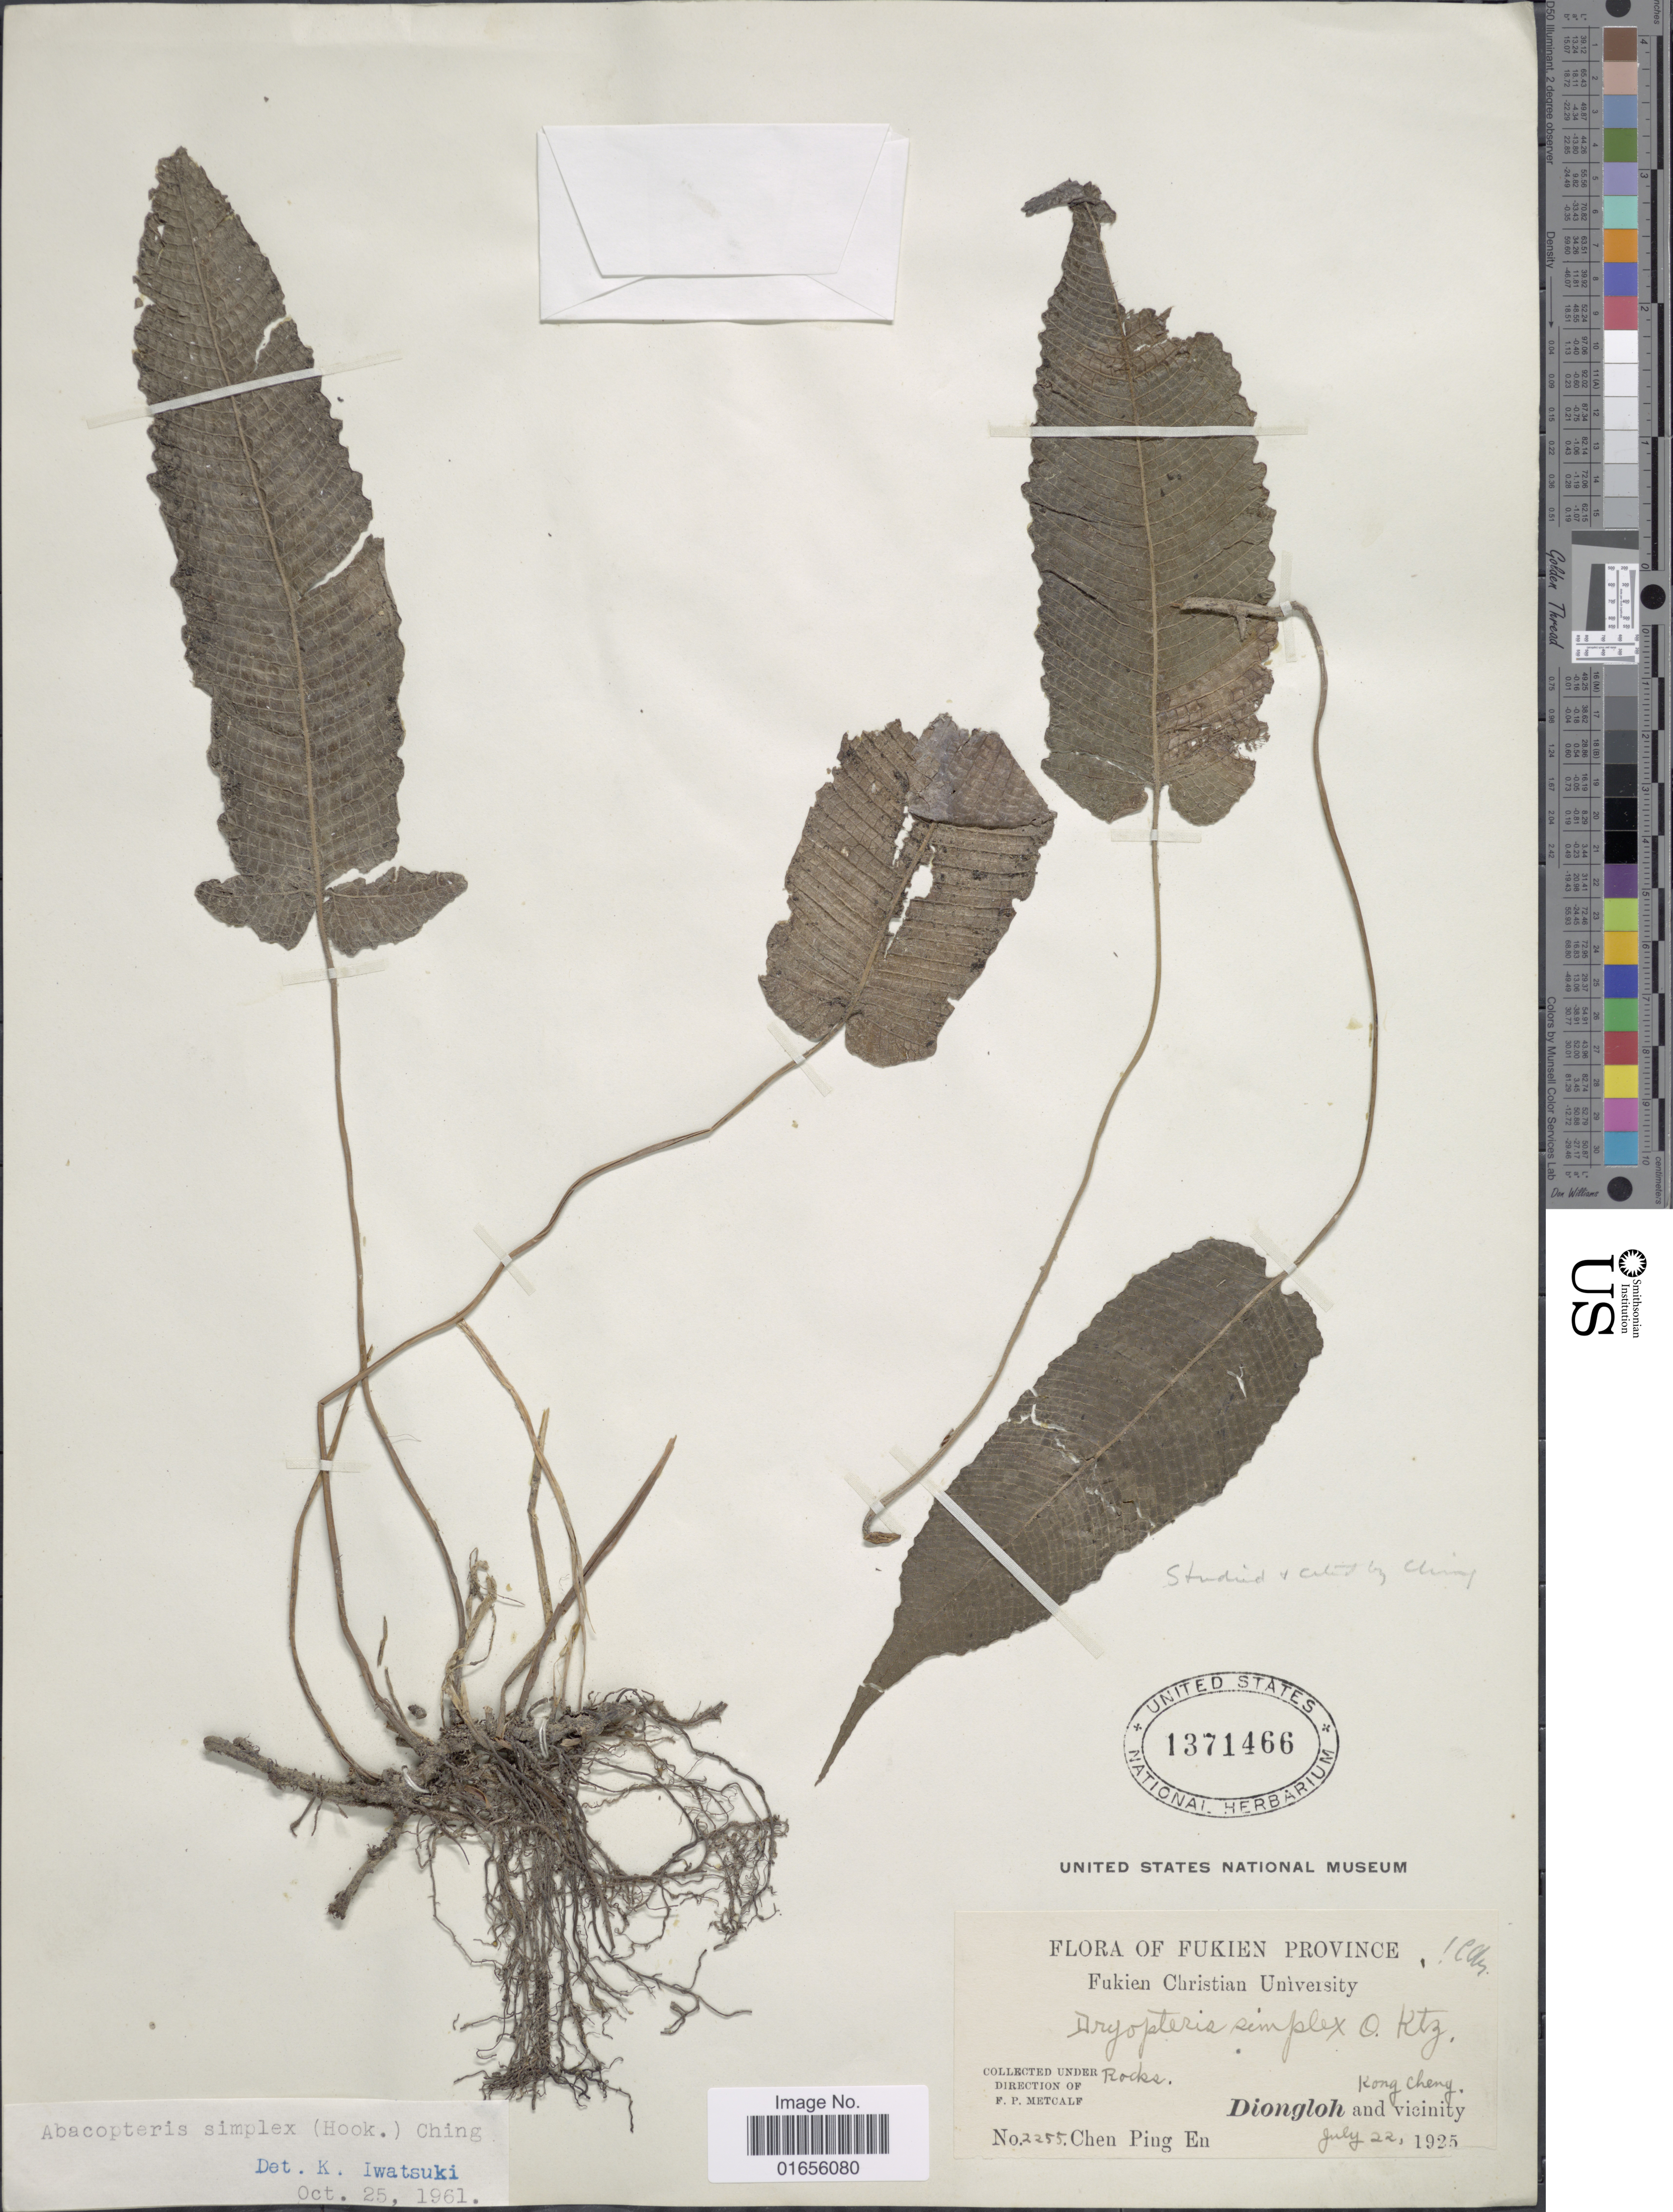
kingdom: Plantae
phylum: Tracheophyta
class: Polypodiopsida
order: Polypodiales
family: Thelypteridaceae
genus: Pronephrium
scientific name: Pronephrium triphyllum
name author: (Sw.) Holttum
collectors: C. En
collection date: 1925-07-22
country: China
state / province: Fujian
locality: Fukien Province, Diongloh and Vicinity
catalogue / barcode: US 1371466